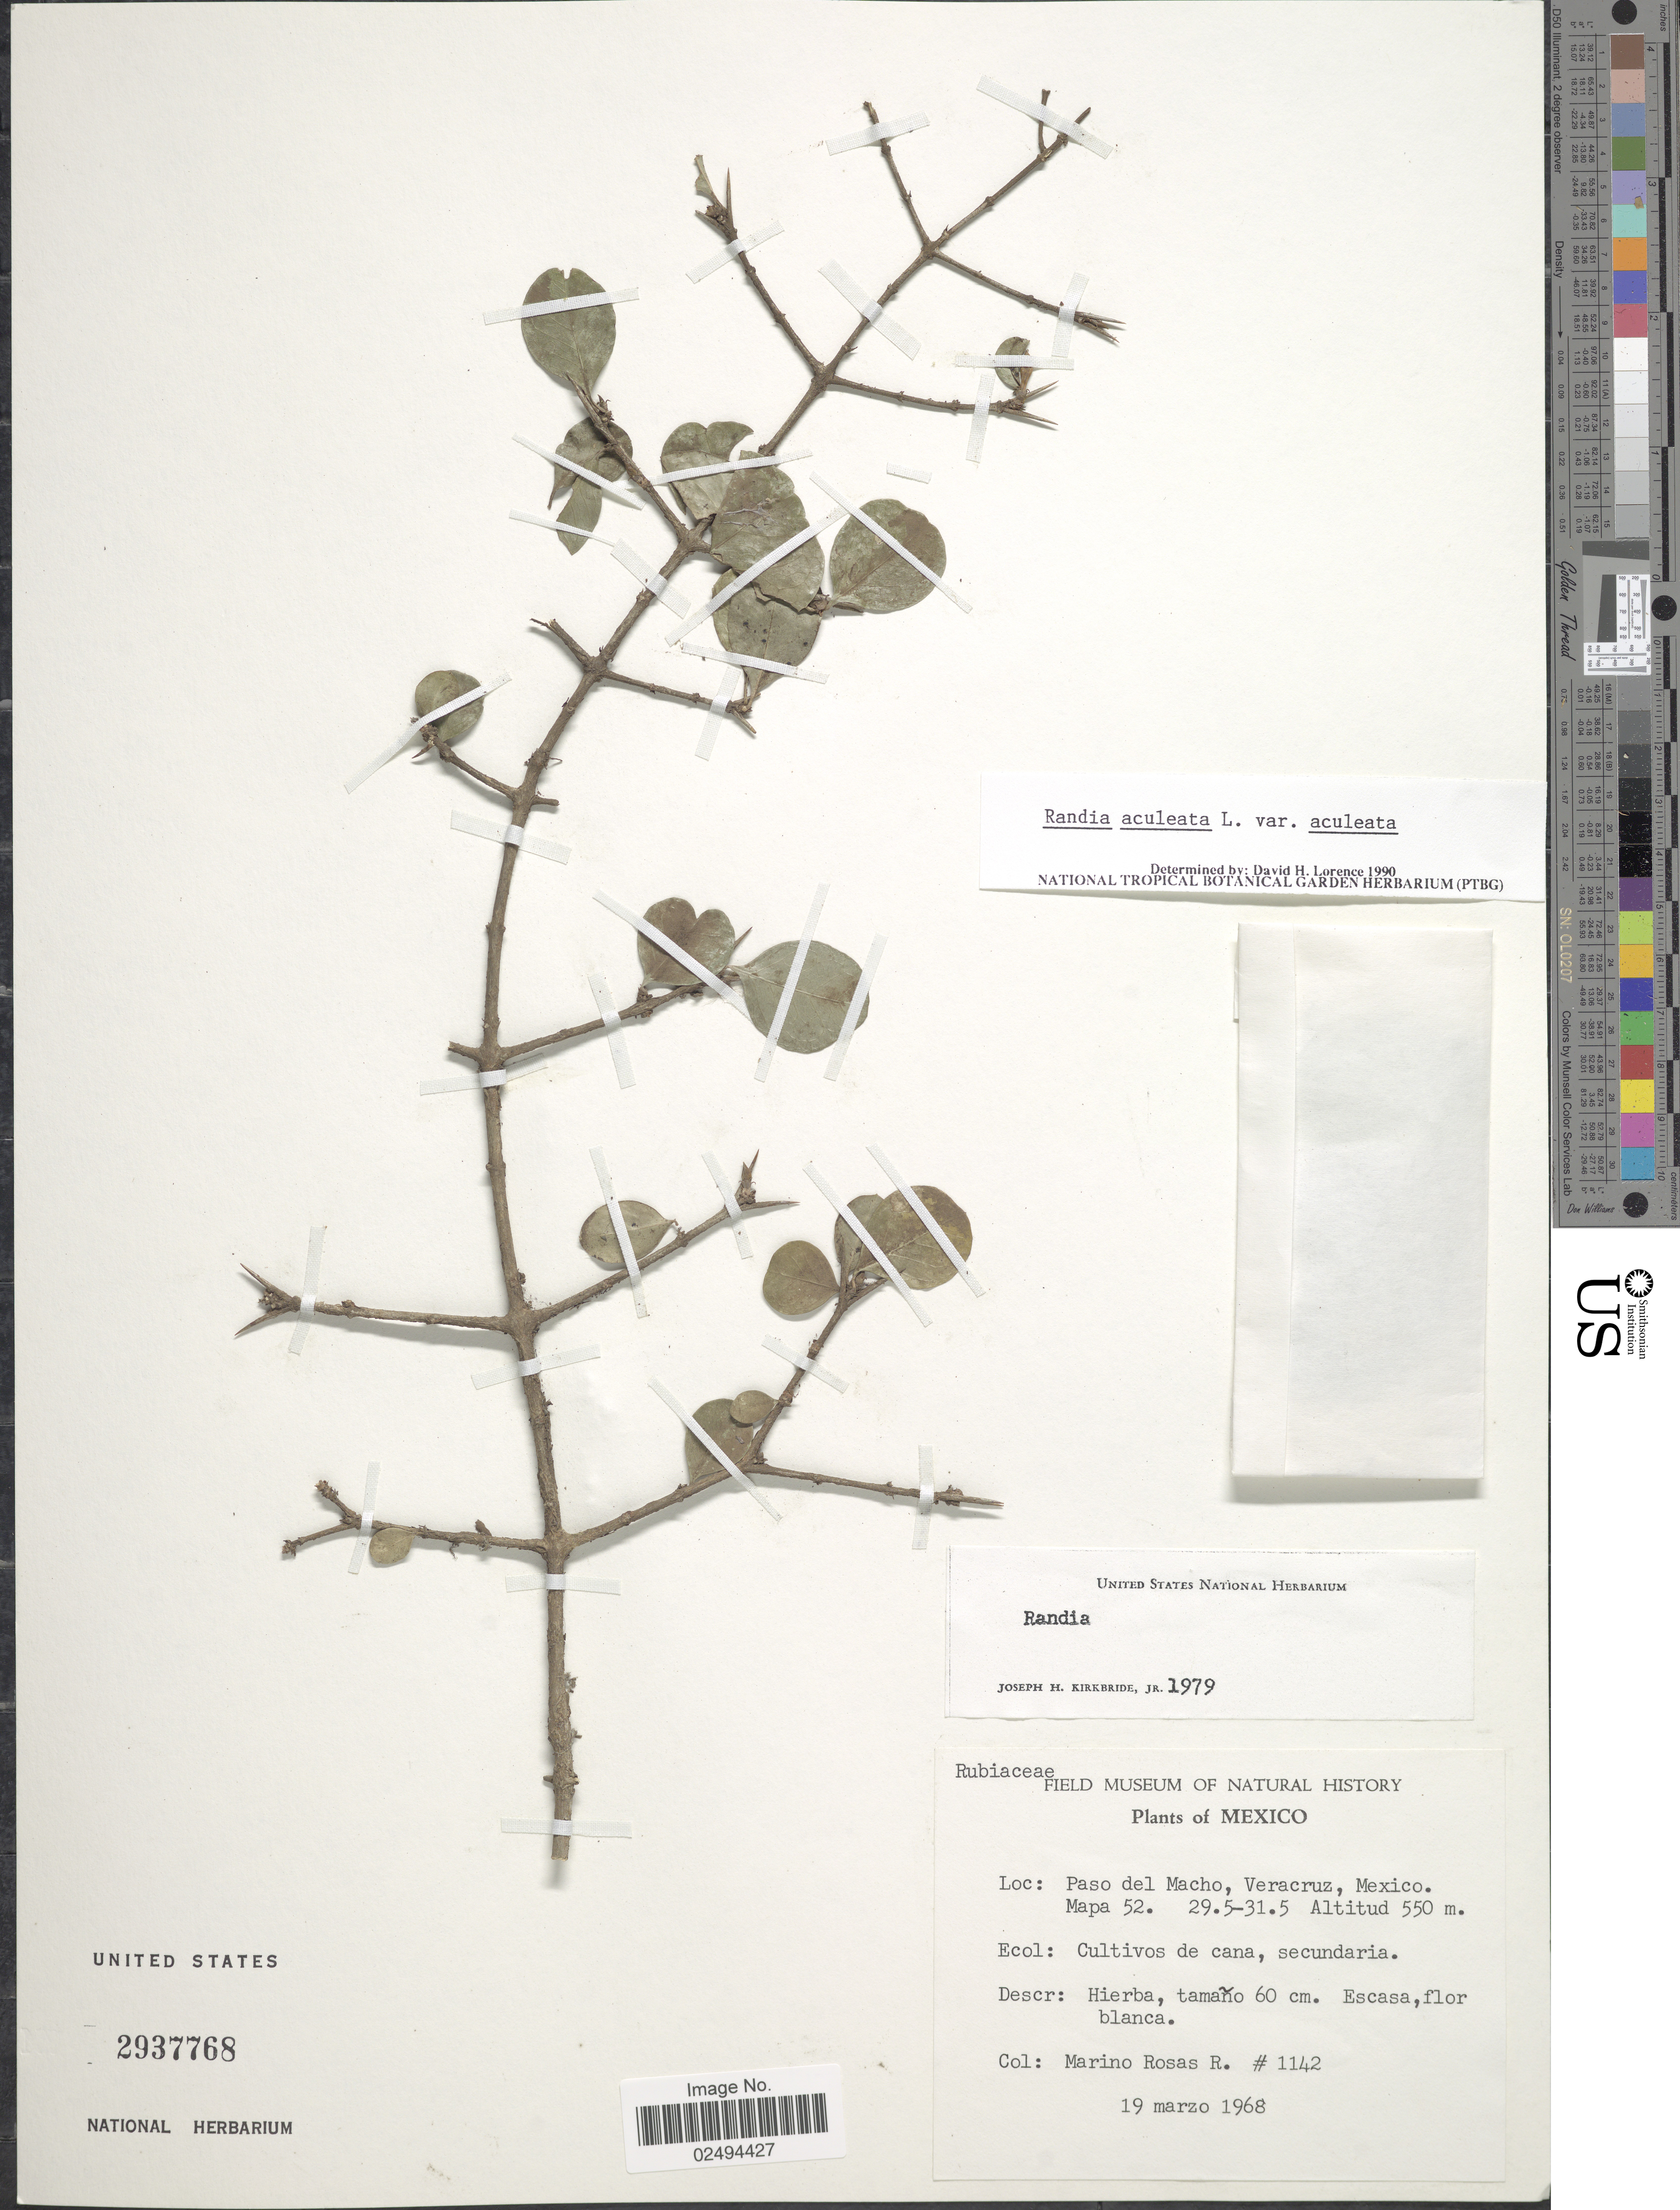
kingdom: Plantae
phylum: Tracheophyta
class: Magnoliopsida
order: Gentianales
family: Rubiaceae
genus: Randia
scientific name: Randia aculeata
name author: L.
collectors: M. Rosas R.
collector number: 1142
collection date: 1968-03-19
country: Mexico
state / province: Veracruz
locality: Paso del Macho, Veracruz. Mapa 52. 29.5-31.5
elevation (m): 550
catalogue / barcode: US 2937768